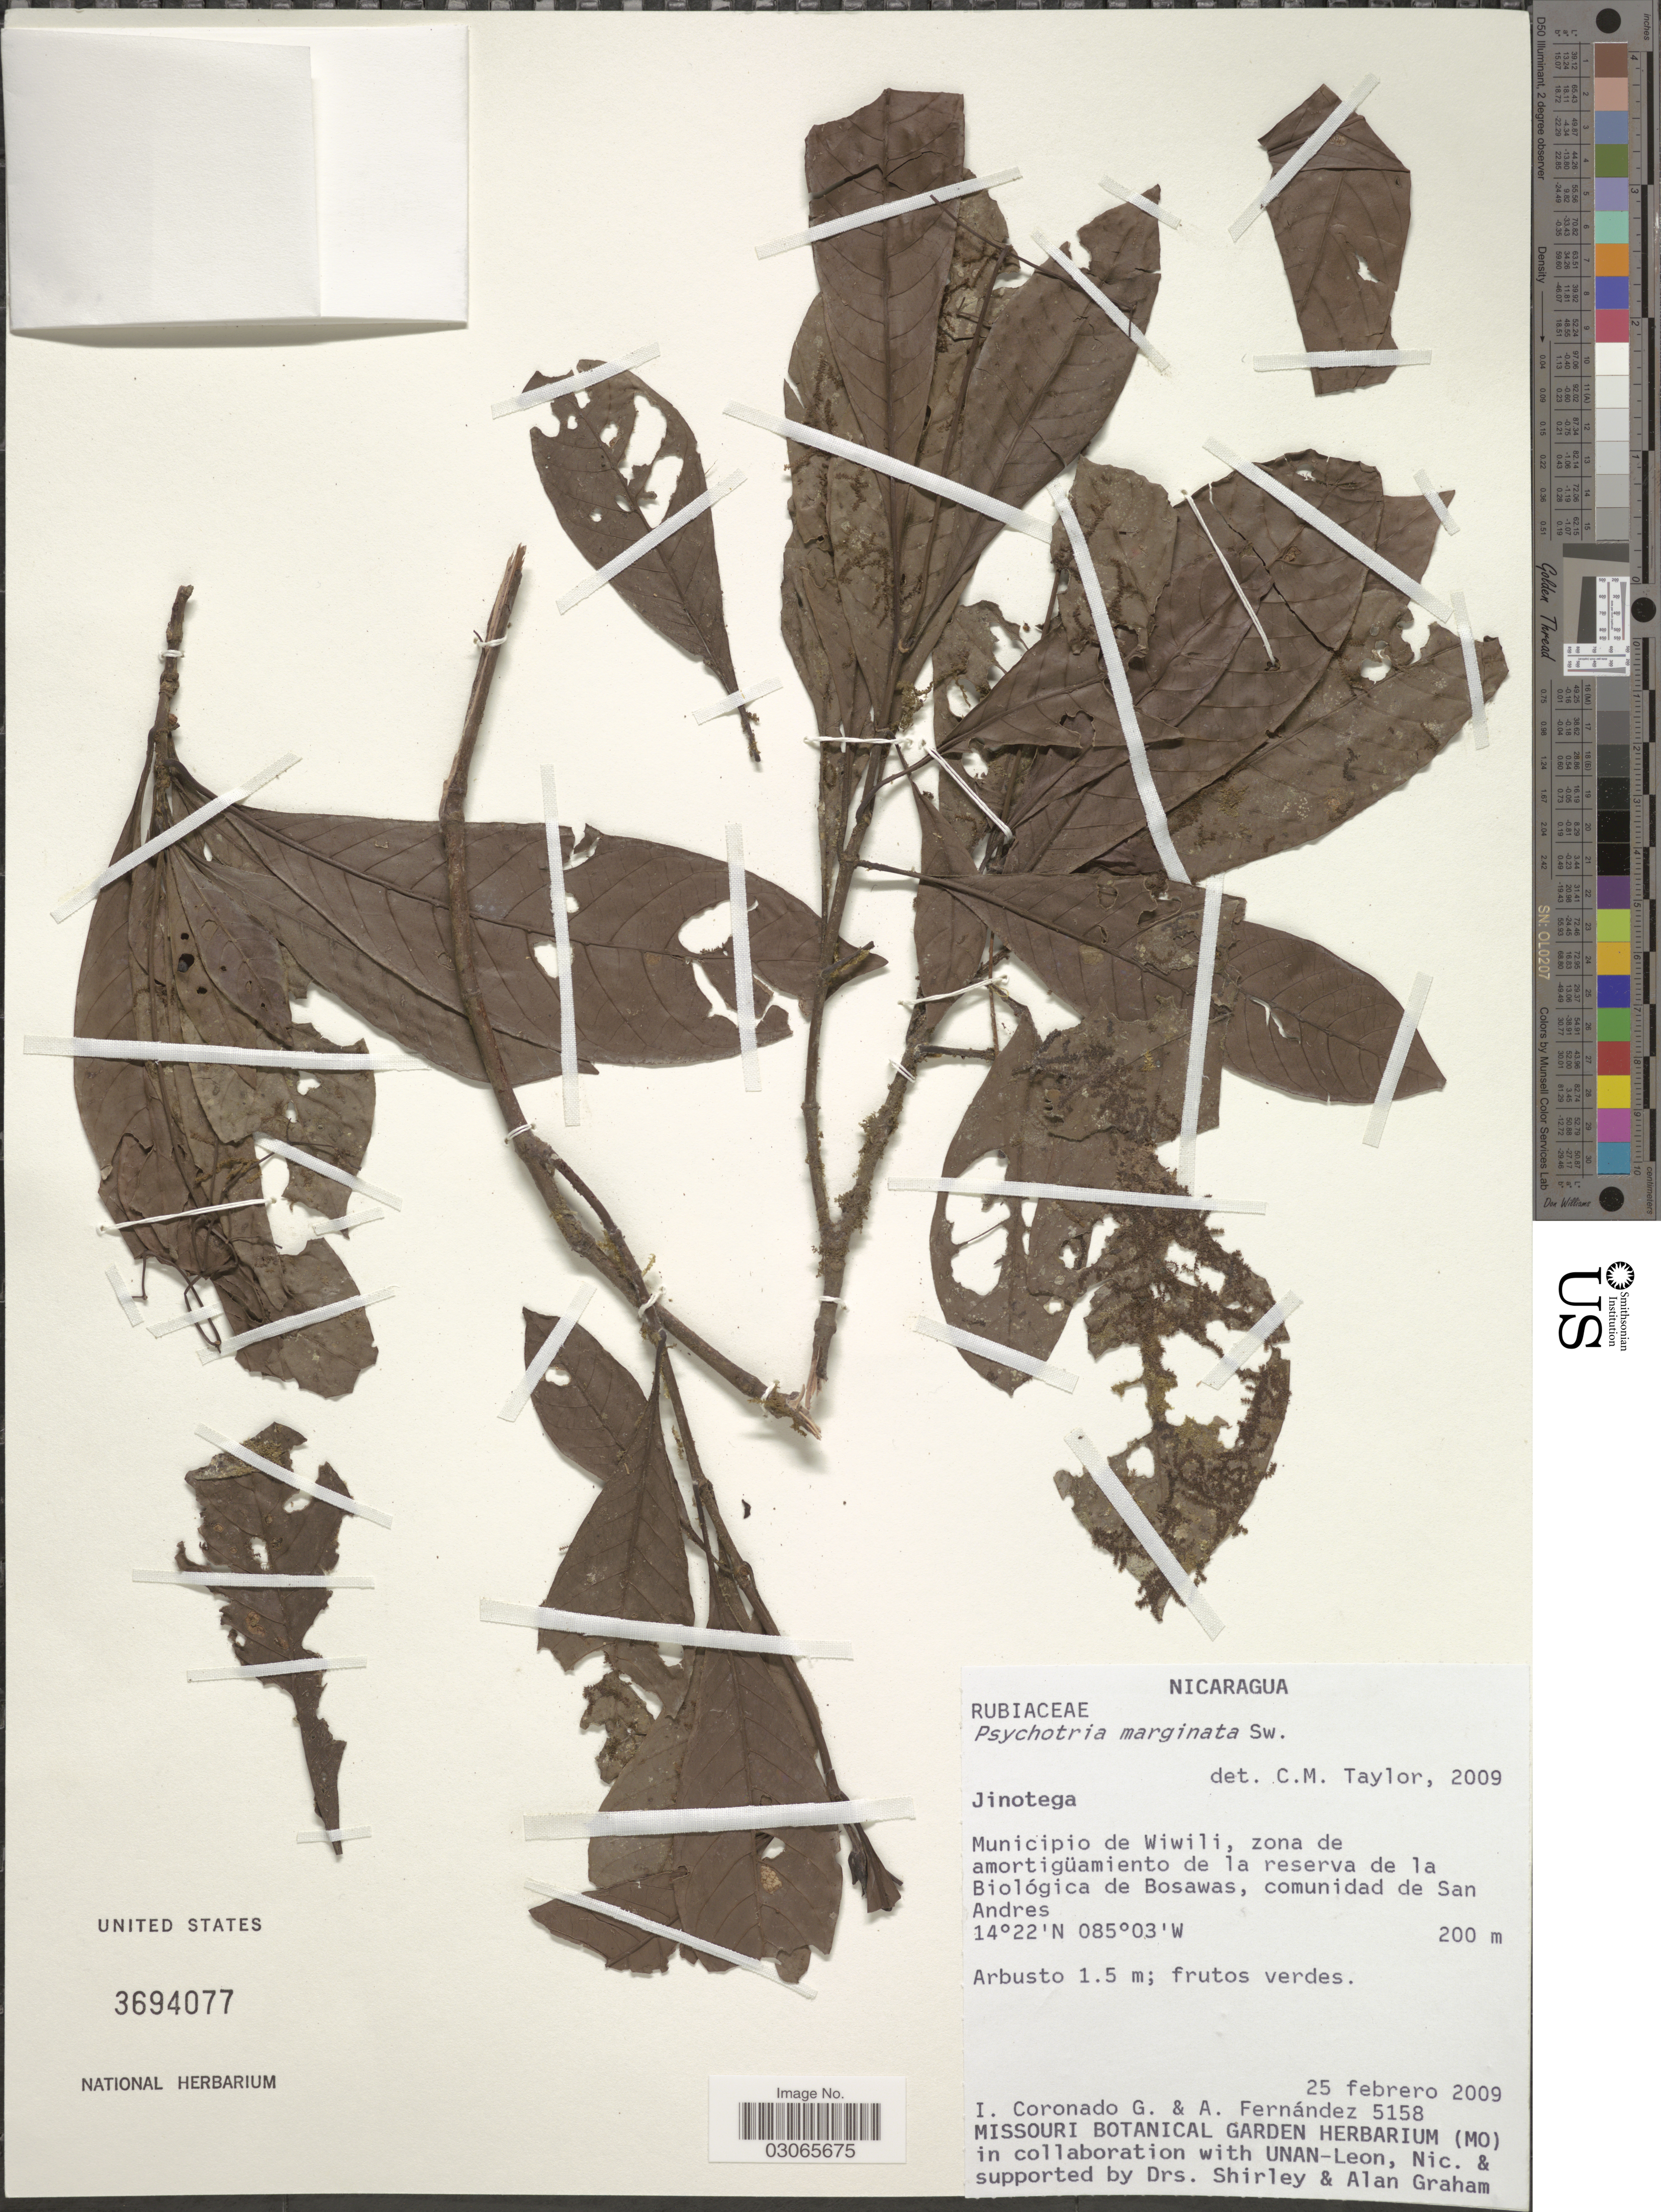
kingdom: Plantae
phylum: Tracheophyta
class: Magnoliopsida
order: Gentianales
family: Rubiaceae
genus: Psychotria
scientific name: Psychotria marginata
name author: Sw.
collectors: I. Coronado & A. Fernández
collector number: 5158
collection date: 2009-02-25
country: Nicaragua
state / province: Jinotega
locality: Municipio de Wiwili, zona de amortigüamiento de la reserva de la Biológica de Bosawas, comunidad de San Andres.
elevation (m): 200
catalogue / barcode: US 3694077